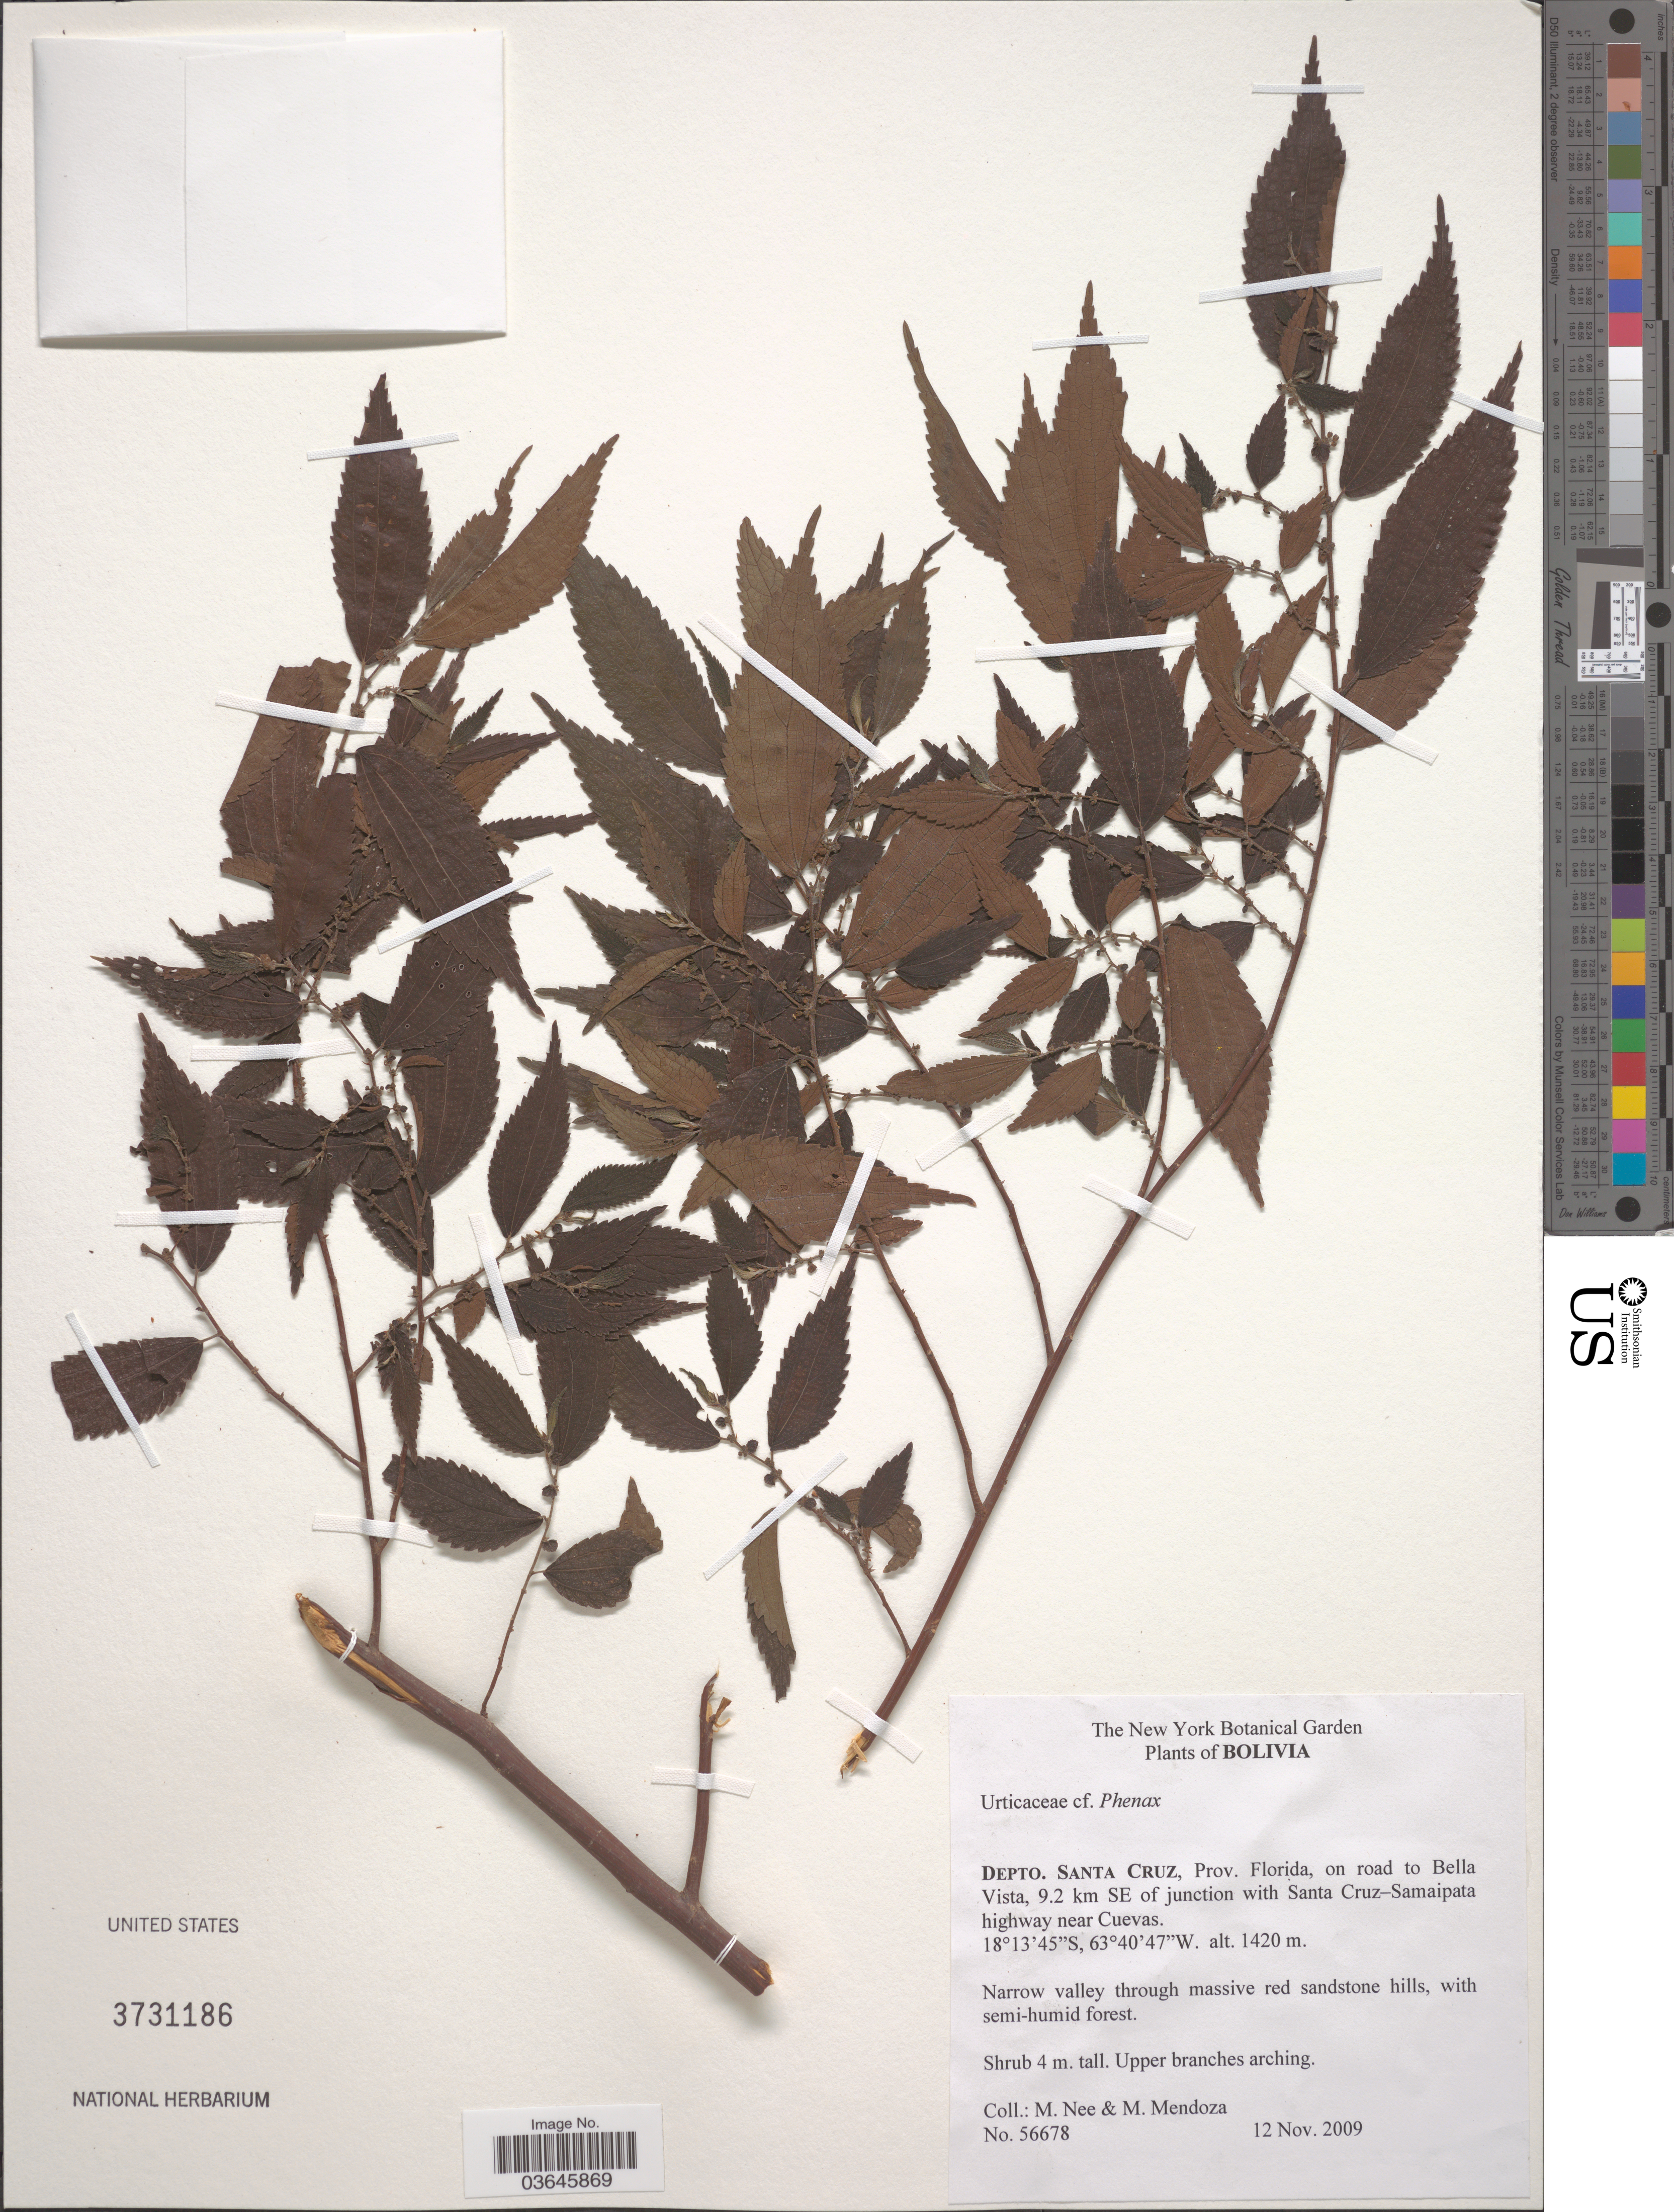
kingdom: Plantae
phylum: Tracheophyta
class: Magnoliopsida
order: Rosales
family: Urticaceae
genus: Phenax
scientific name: Phenax sp.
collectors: M. Nee & M. Mendoza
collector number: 56678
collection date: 2009-11-12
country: Bolivia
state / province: Santa Cruz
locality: Depto. Santa Cruz, Prov. Florida, on road to Bella Vista, 9.2 km SE of junction with Santa Cruz - Samaipata highway near Cuevas.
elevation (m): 1420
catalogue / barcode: US 3731186